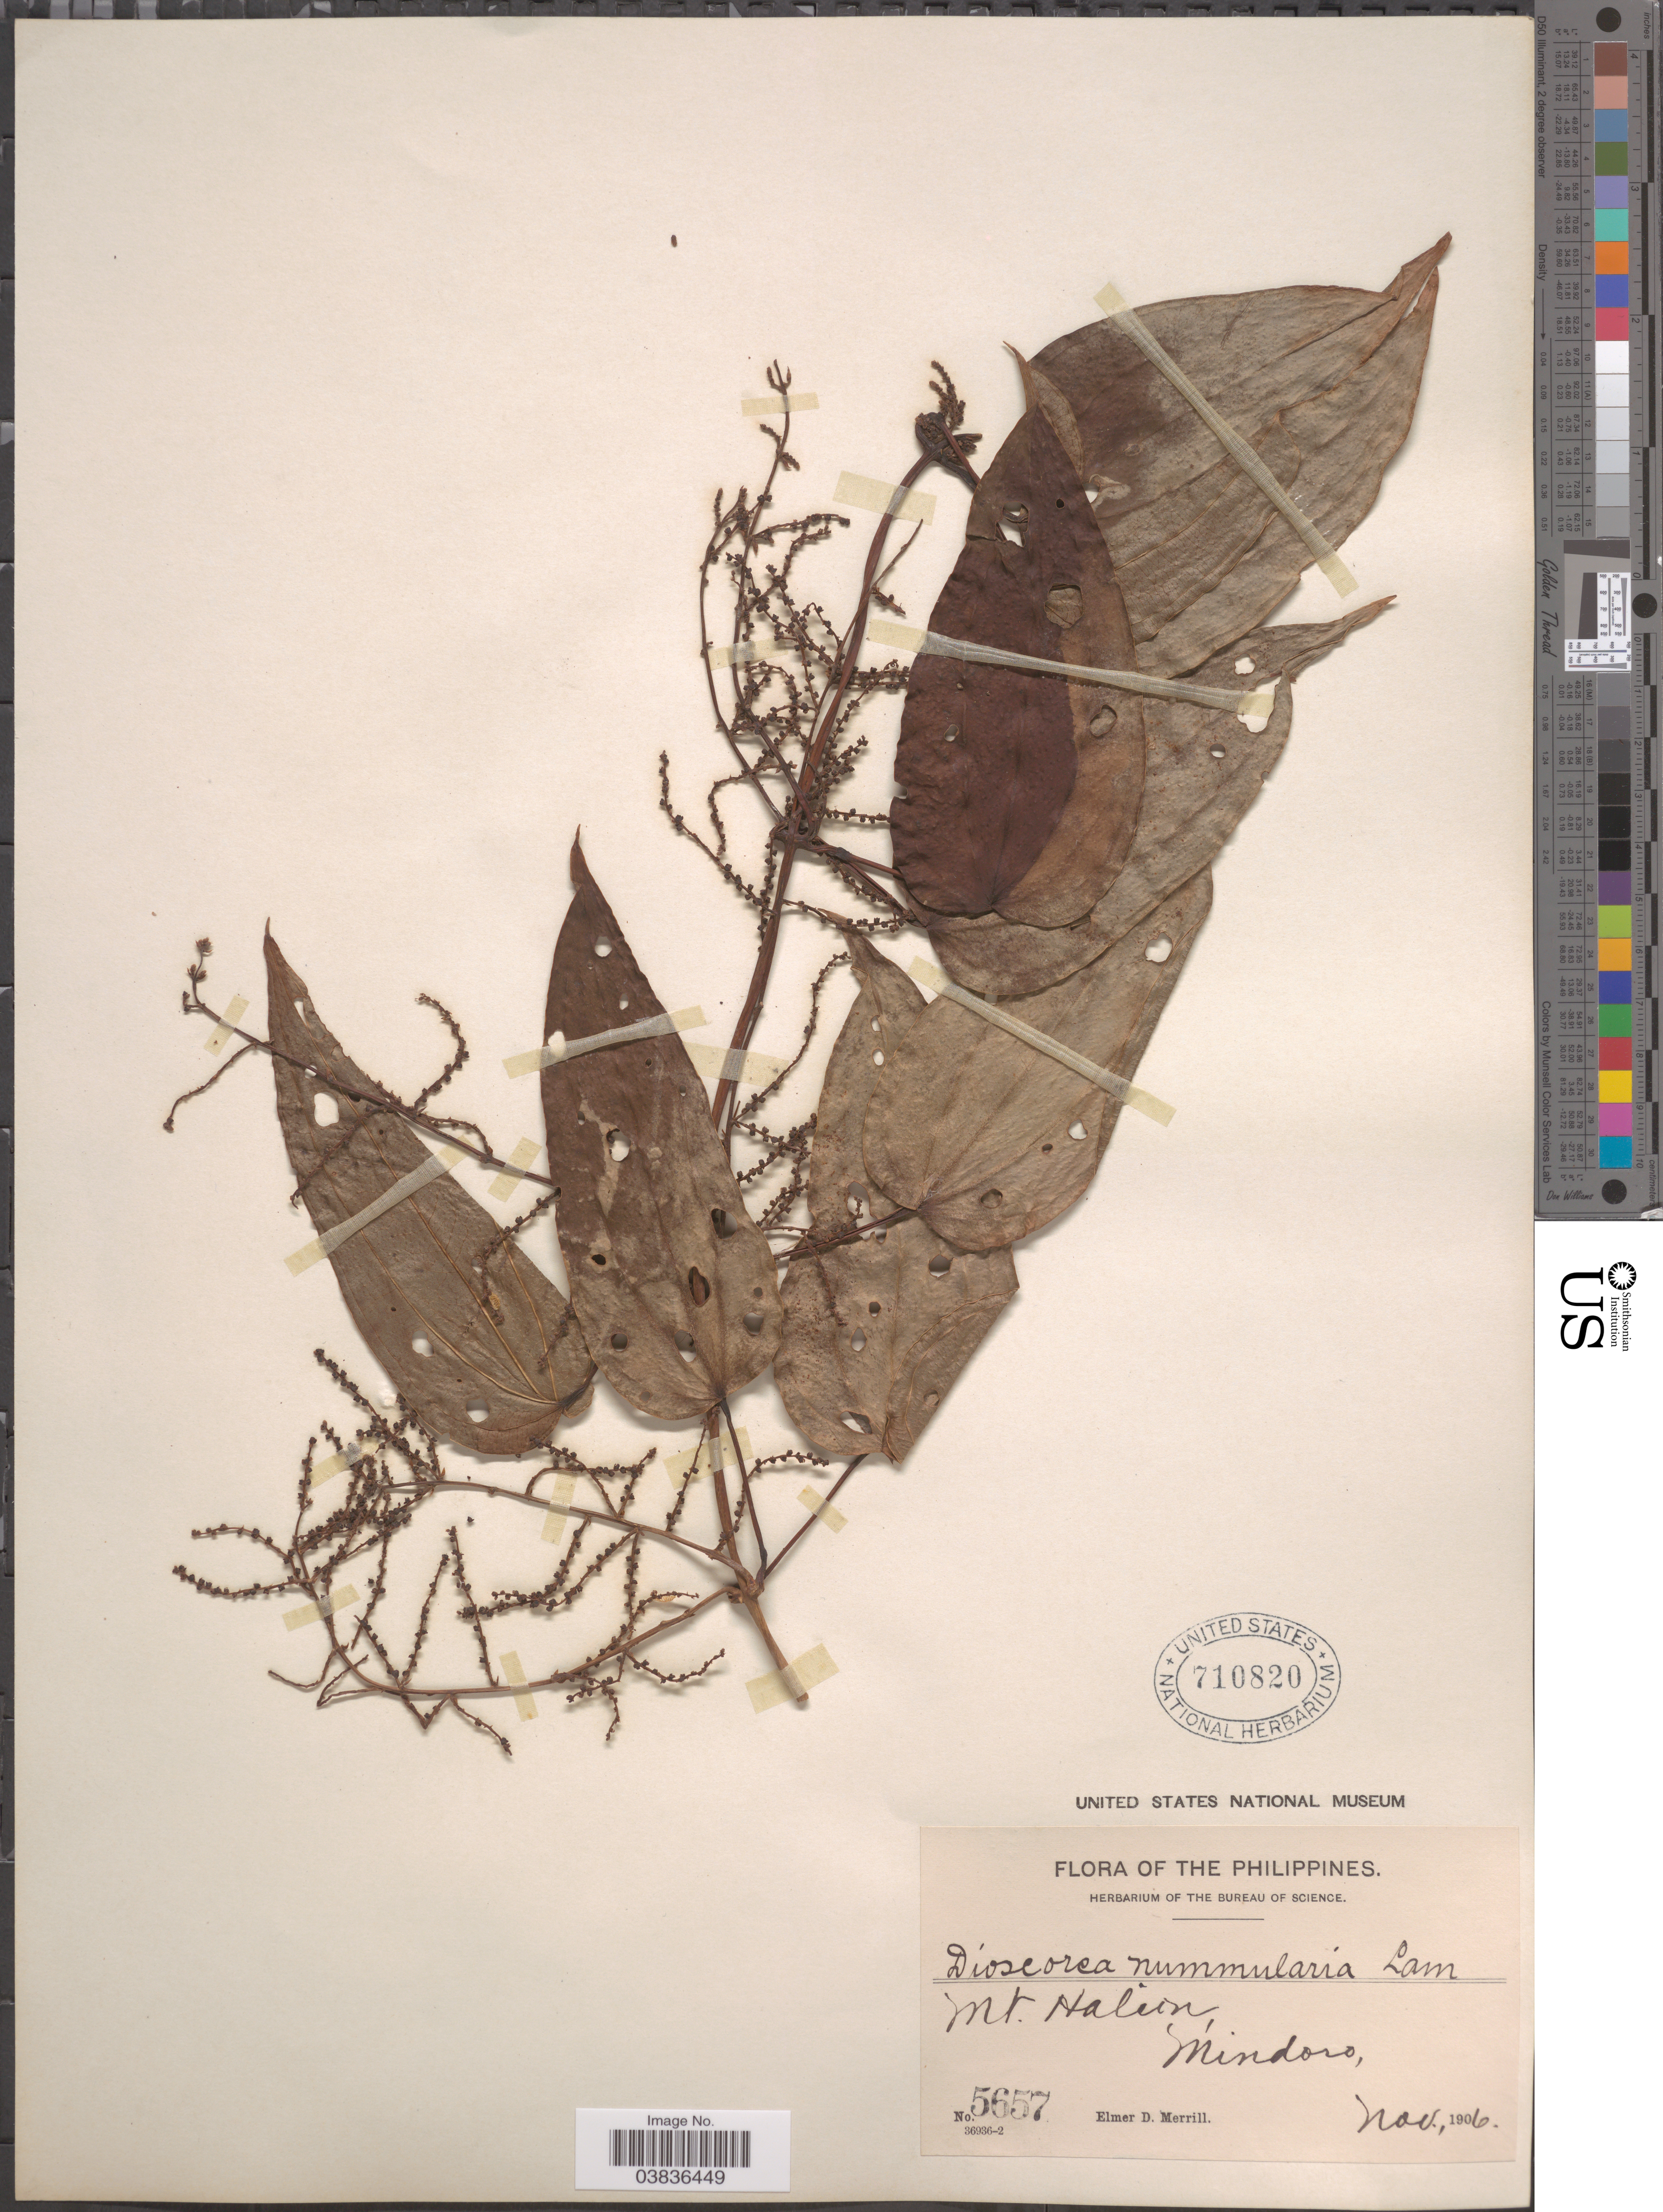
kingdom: Plantae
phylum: Tracheophyta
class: Liliopsida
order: Dioscoreales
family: Dioscoreaceae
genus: Dioscorea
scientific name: Dioscorea nummularia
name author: Lam.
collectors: E. D. Merrill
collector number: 5657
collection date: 1906-11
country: Philippines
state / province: Mimaropa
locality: Mt. Halcon, Mindoro.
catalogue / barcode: US 710820